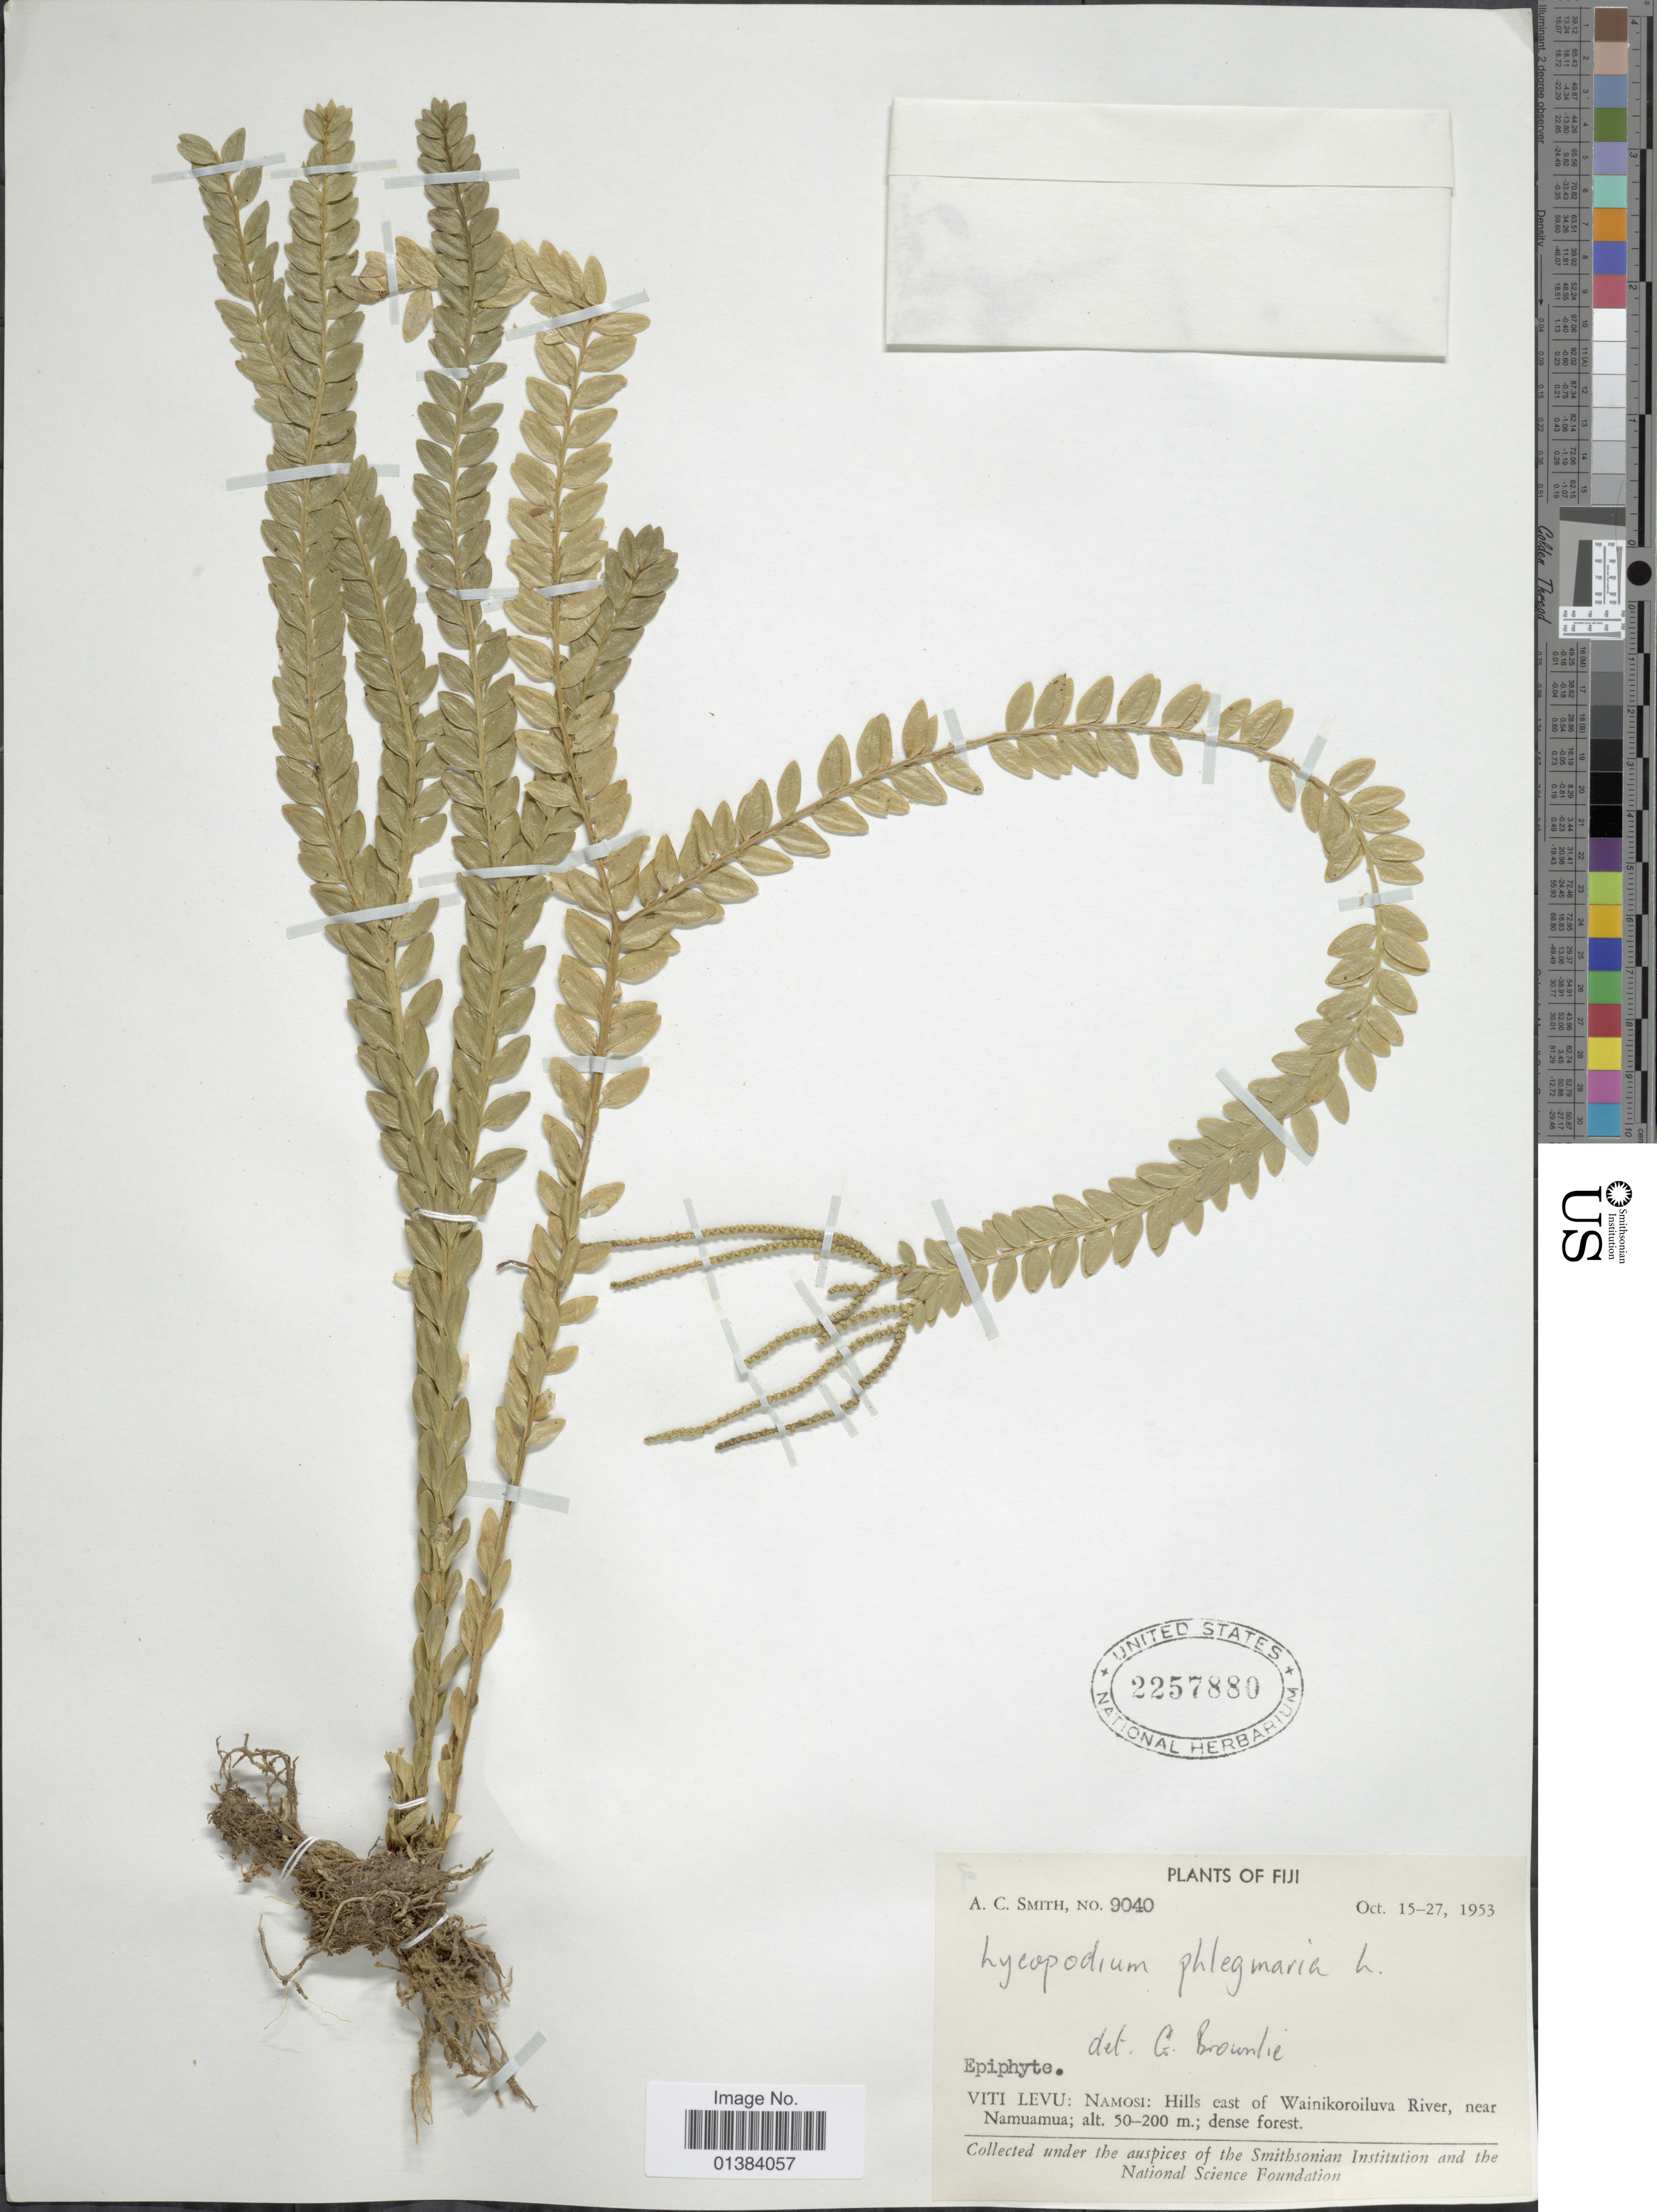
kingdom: Plantae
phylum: Tracheophyta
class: Lycopodiopsida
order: Lycopodiales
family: Lycopodiaceae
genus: Phlegmariurus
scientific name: Phlegmariurus phlegmarioides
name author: (Gaudich.) A. R. Field & Bostock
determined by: Field, A. R.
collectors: A. C. Smith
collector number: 9040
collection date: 1953-10-15/1953-10-27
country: Fiji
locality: Viti Levu: Namosi: Hills east of Wainikoroiluva River, near Namuamua.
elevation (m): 50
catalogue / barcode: US 2257880